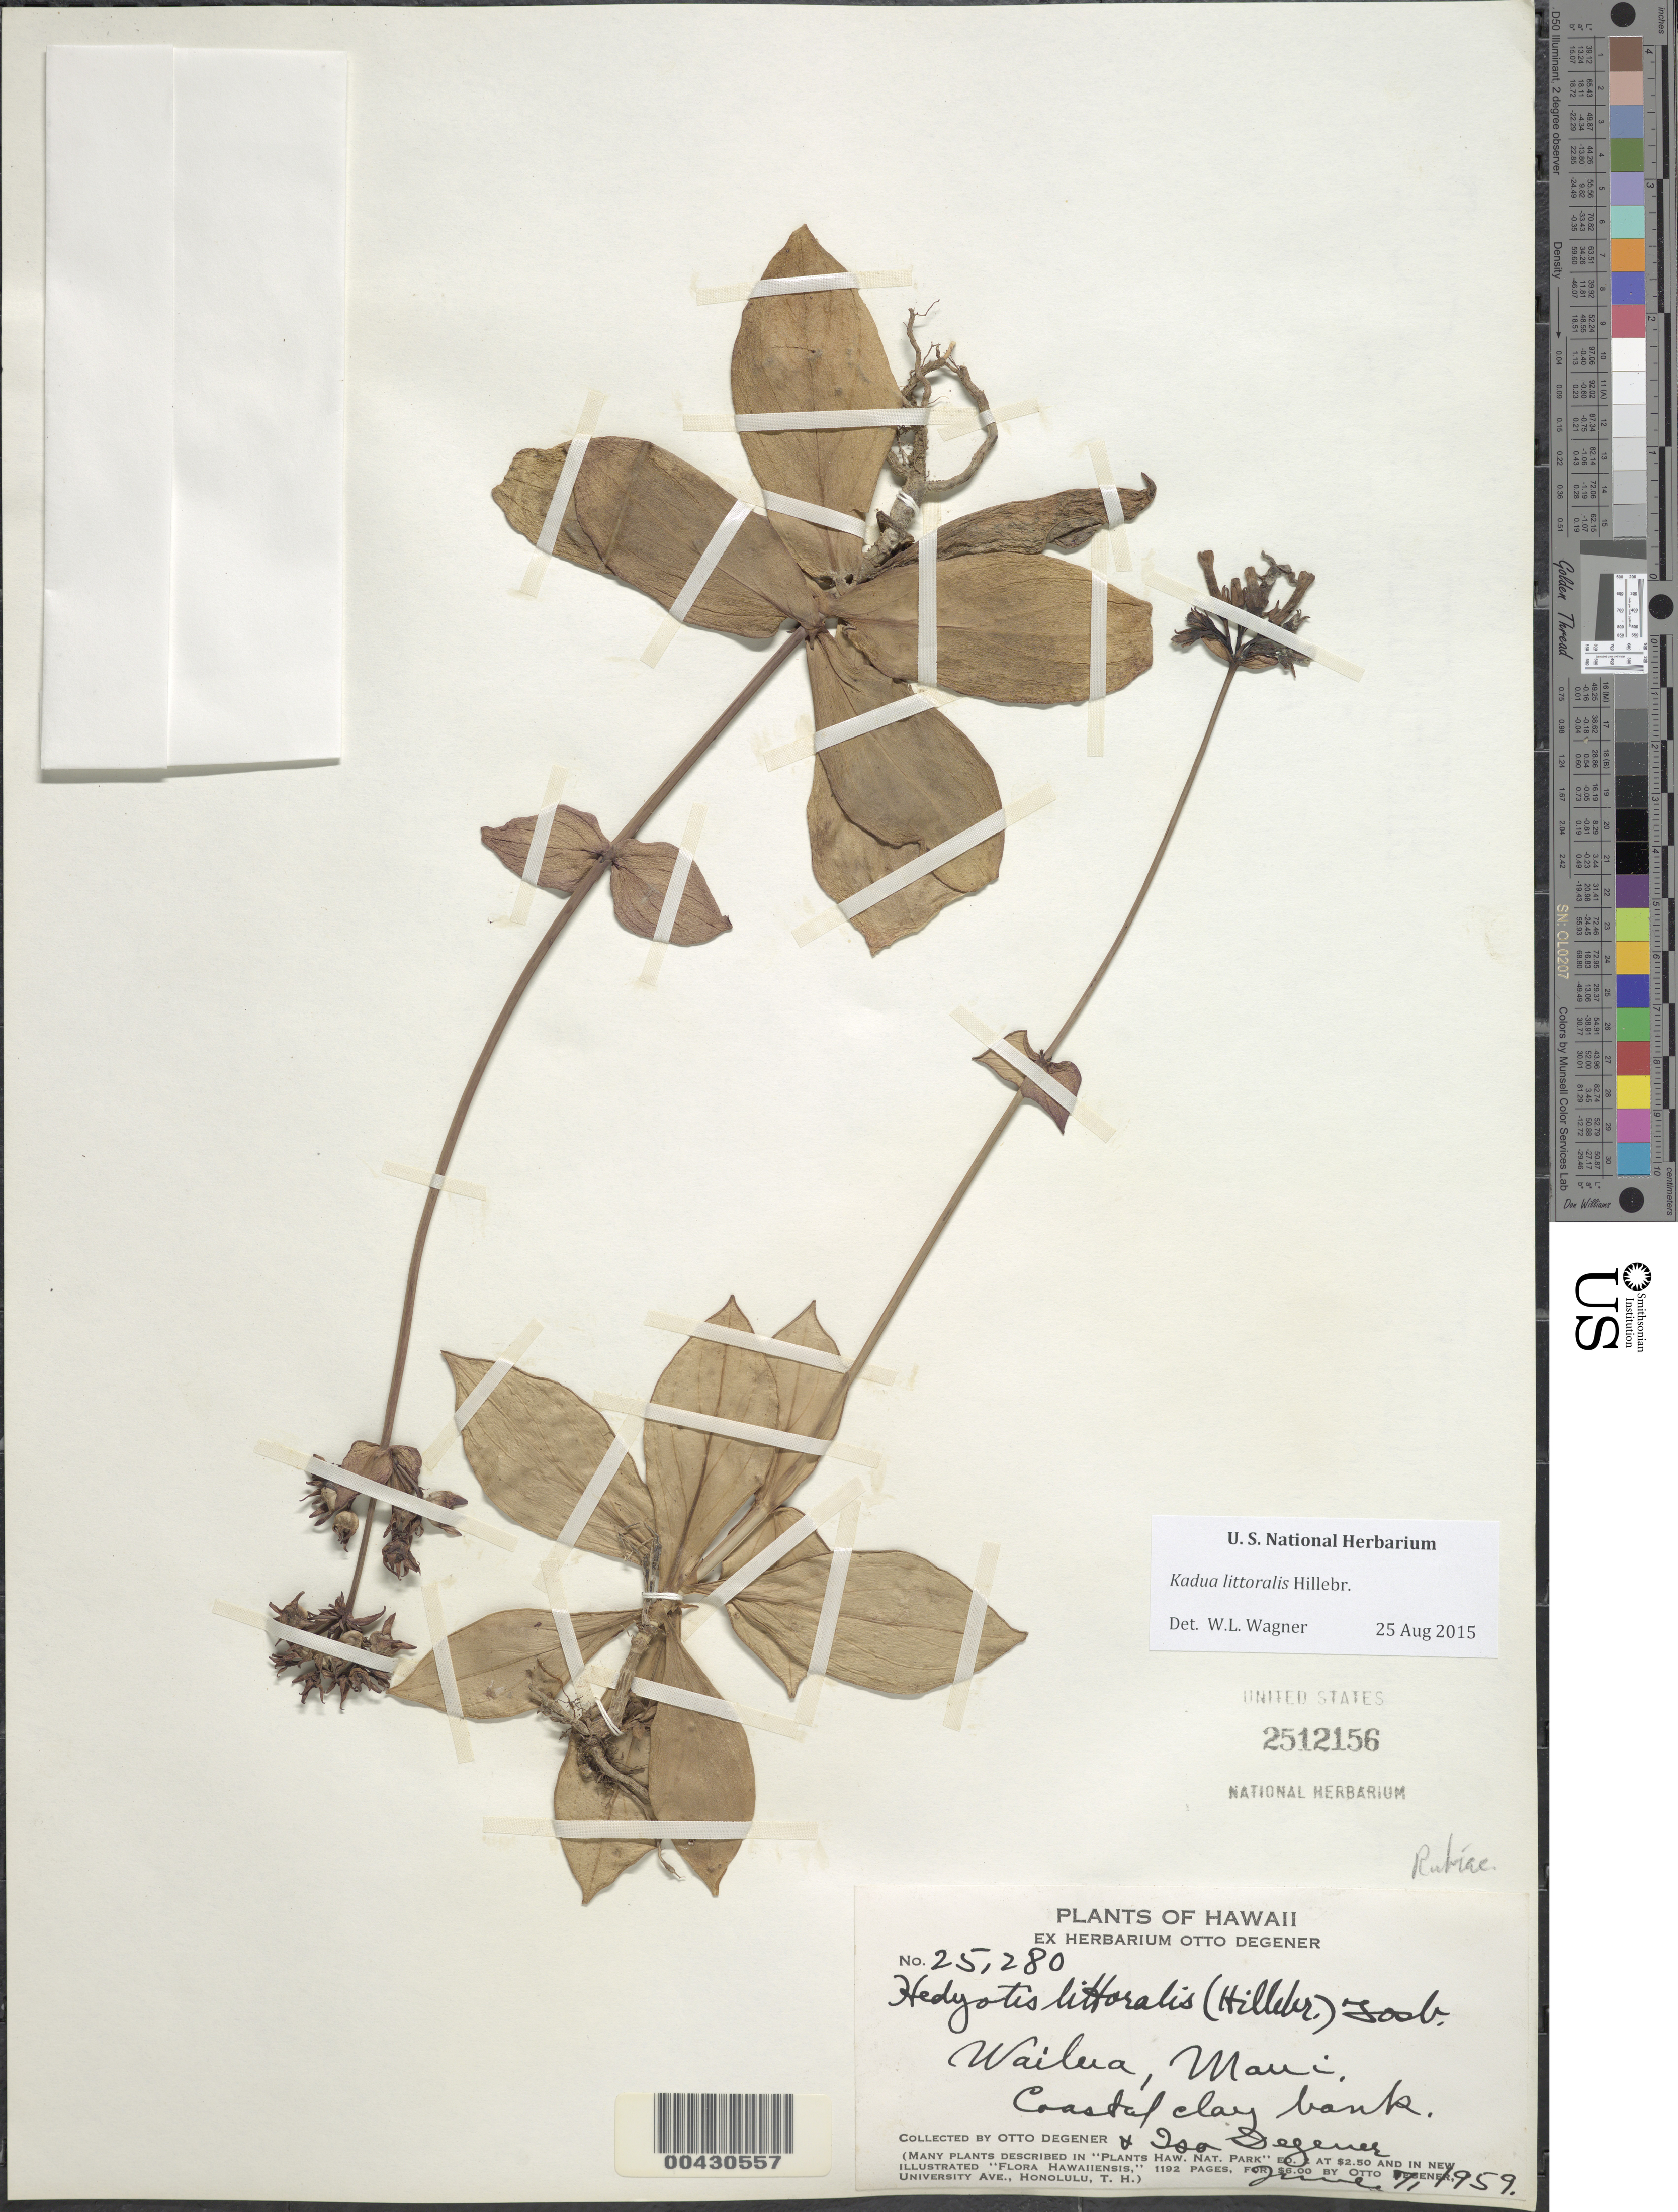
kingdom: Plantae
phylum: Tracheophyta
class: Magnoliopsida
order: Gentianales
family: Rubiaceae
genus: Kadua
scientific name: Kadua littoralis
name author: Hillebr.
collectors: O. Degener & I. Degener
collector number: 25280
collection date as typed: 11 Jun 1959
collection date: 1959-06-11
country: United States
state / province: Hawaii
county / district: Maui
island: Maui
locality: Wailua.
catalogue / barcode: US 2512156